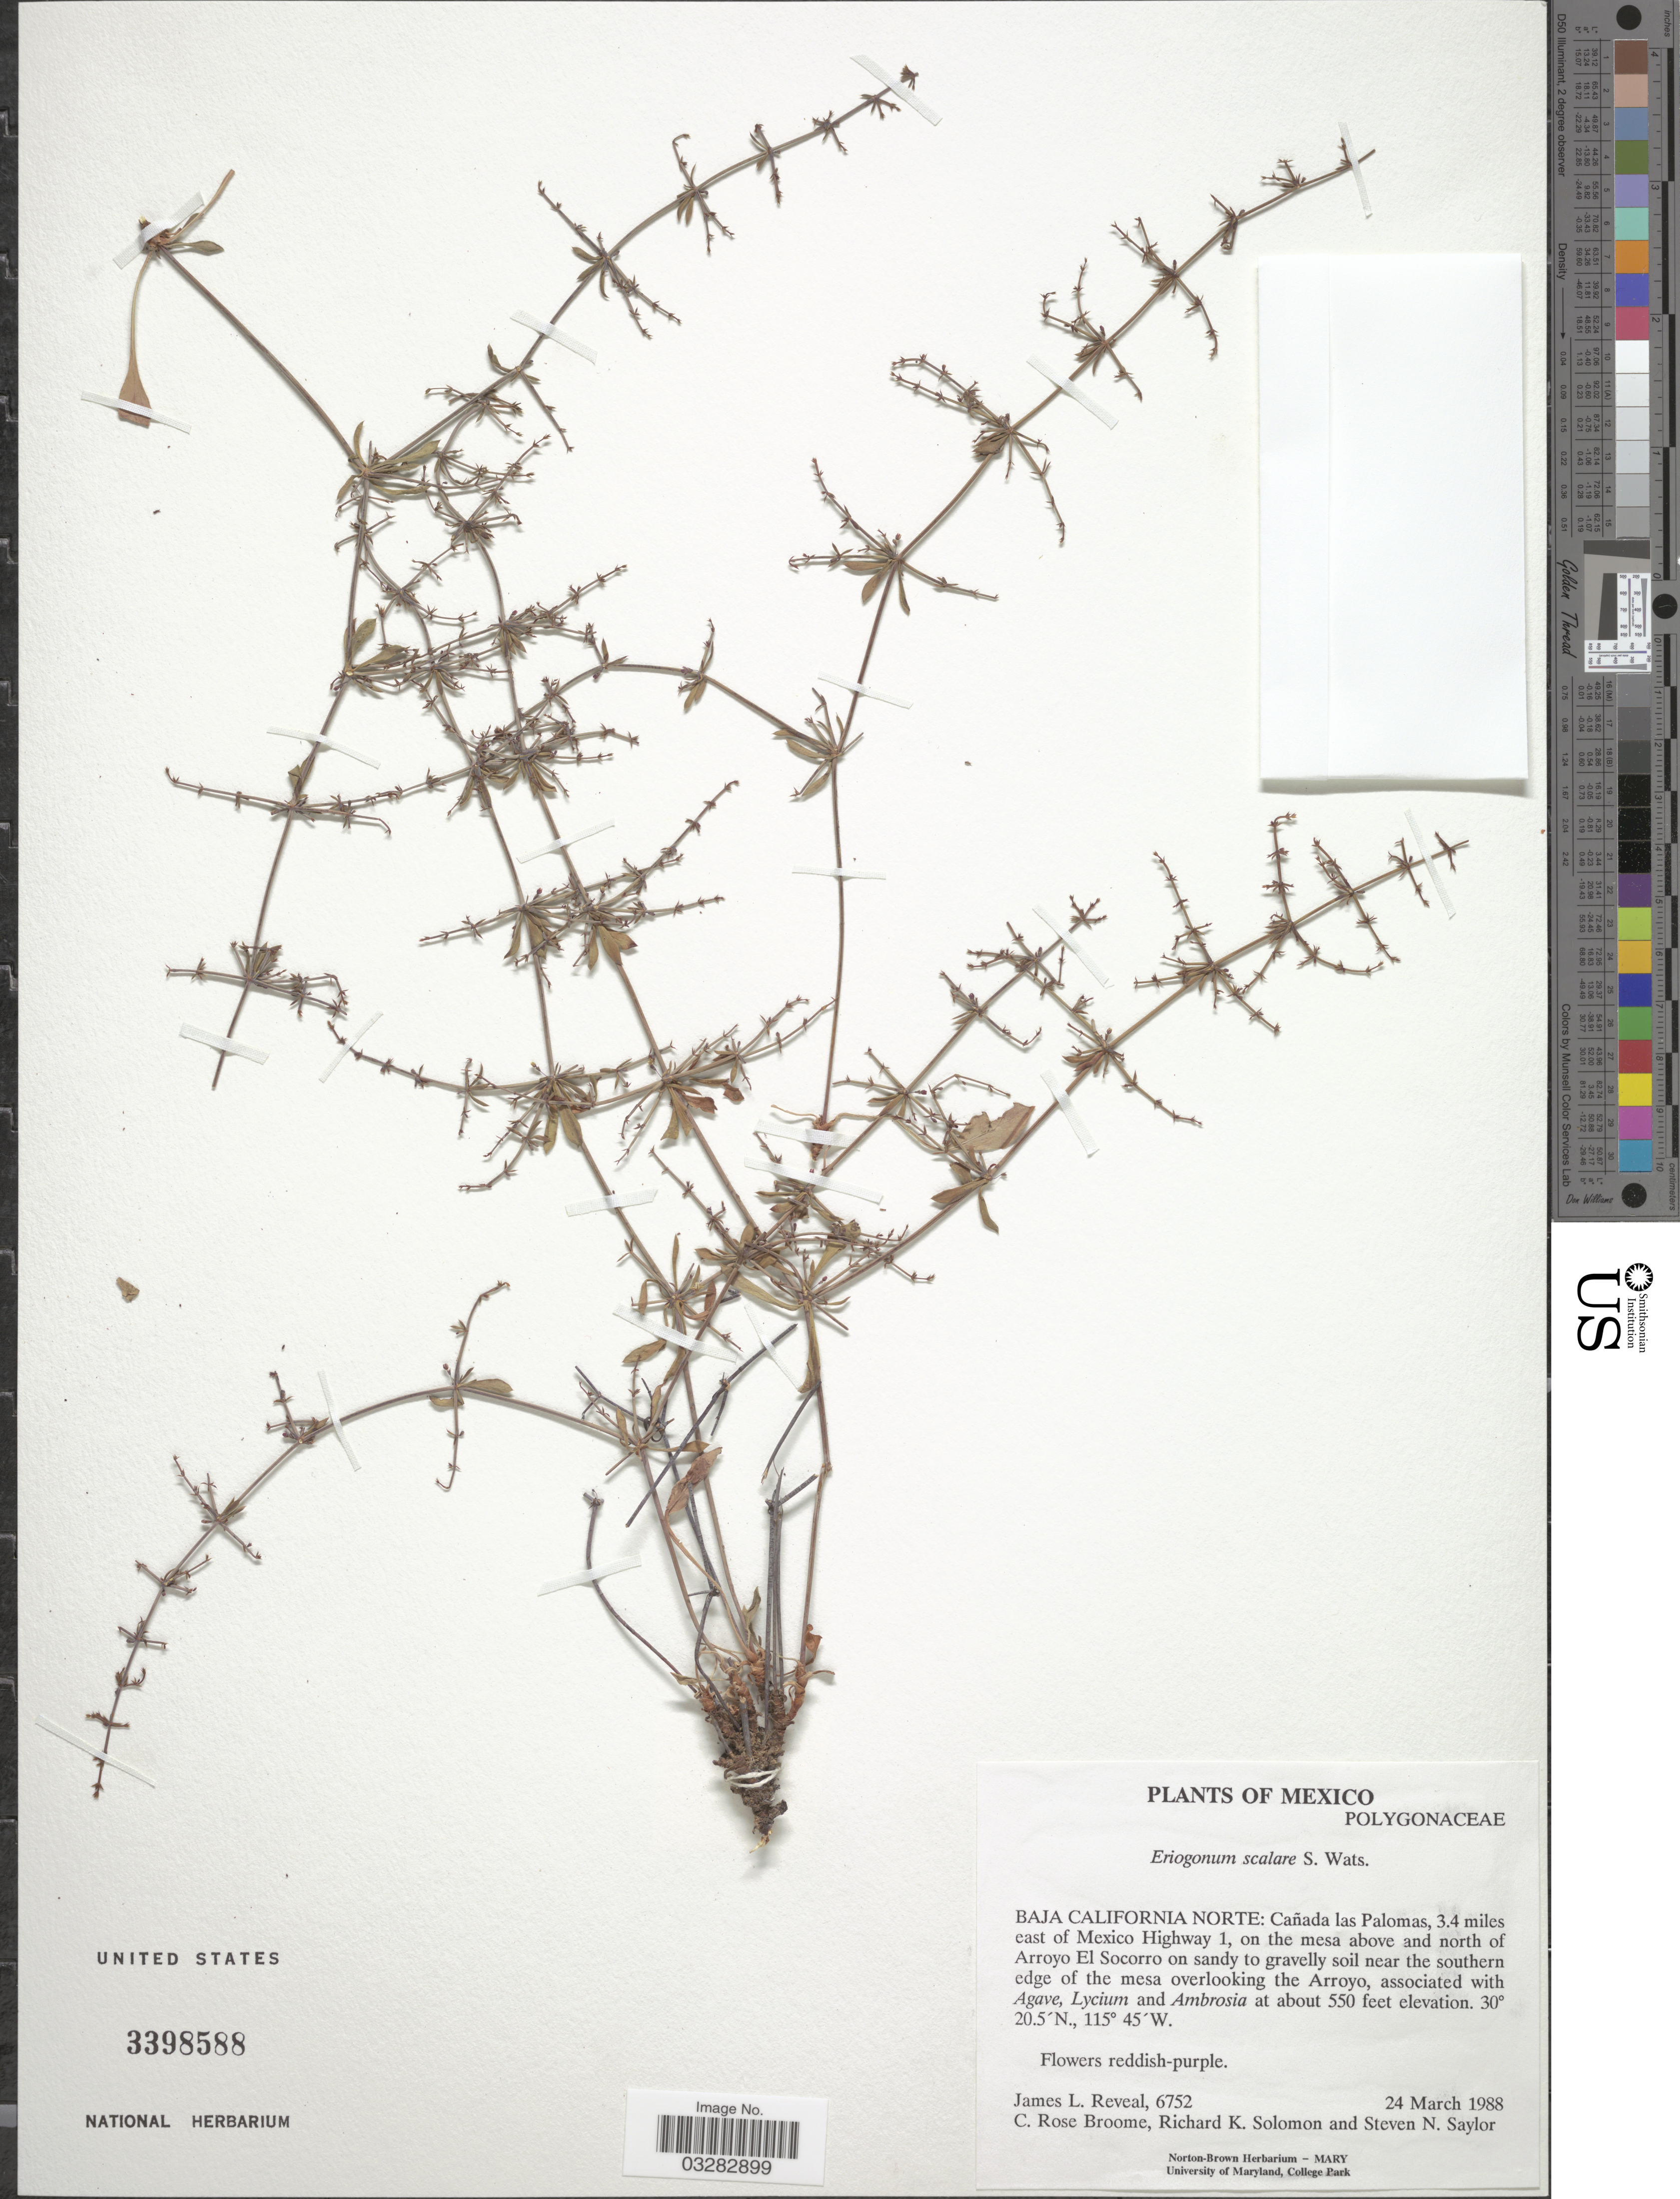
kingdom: Plantae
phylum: Tracheophyta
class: Magnoliopsida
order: Caryophyllales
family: Polygonaceae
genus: Eriogonum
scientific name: Eriogonum scalare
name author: S. Watson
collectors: J. L. Reveal, C. R. Broome, R. Solomon & S. Saylor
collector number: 6752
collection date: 1988-03-24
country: Mexico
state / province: Baja California Norte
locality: Cañada las Palomas, 3.4 miles east of Mexico Highway 1, on the mesa above and north of Arroyo El Socorro on sandy to gravelly soil near the southern edge of the mesa overlooking the Arroyo.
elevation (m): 168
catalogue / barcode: US 3398588